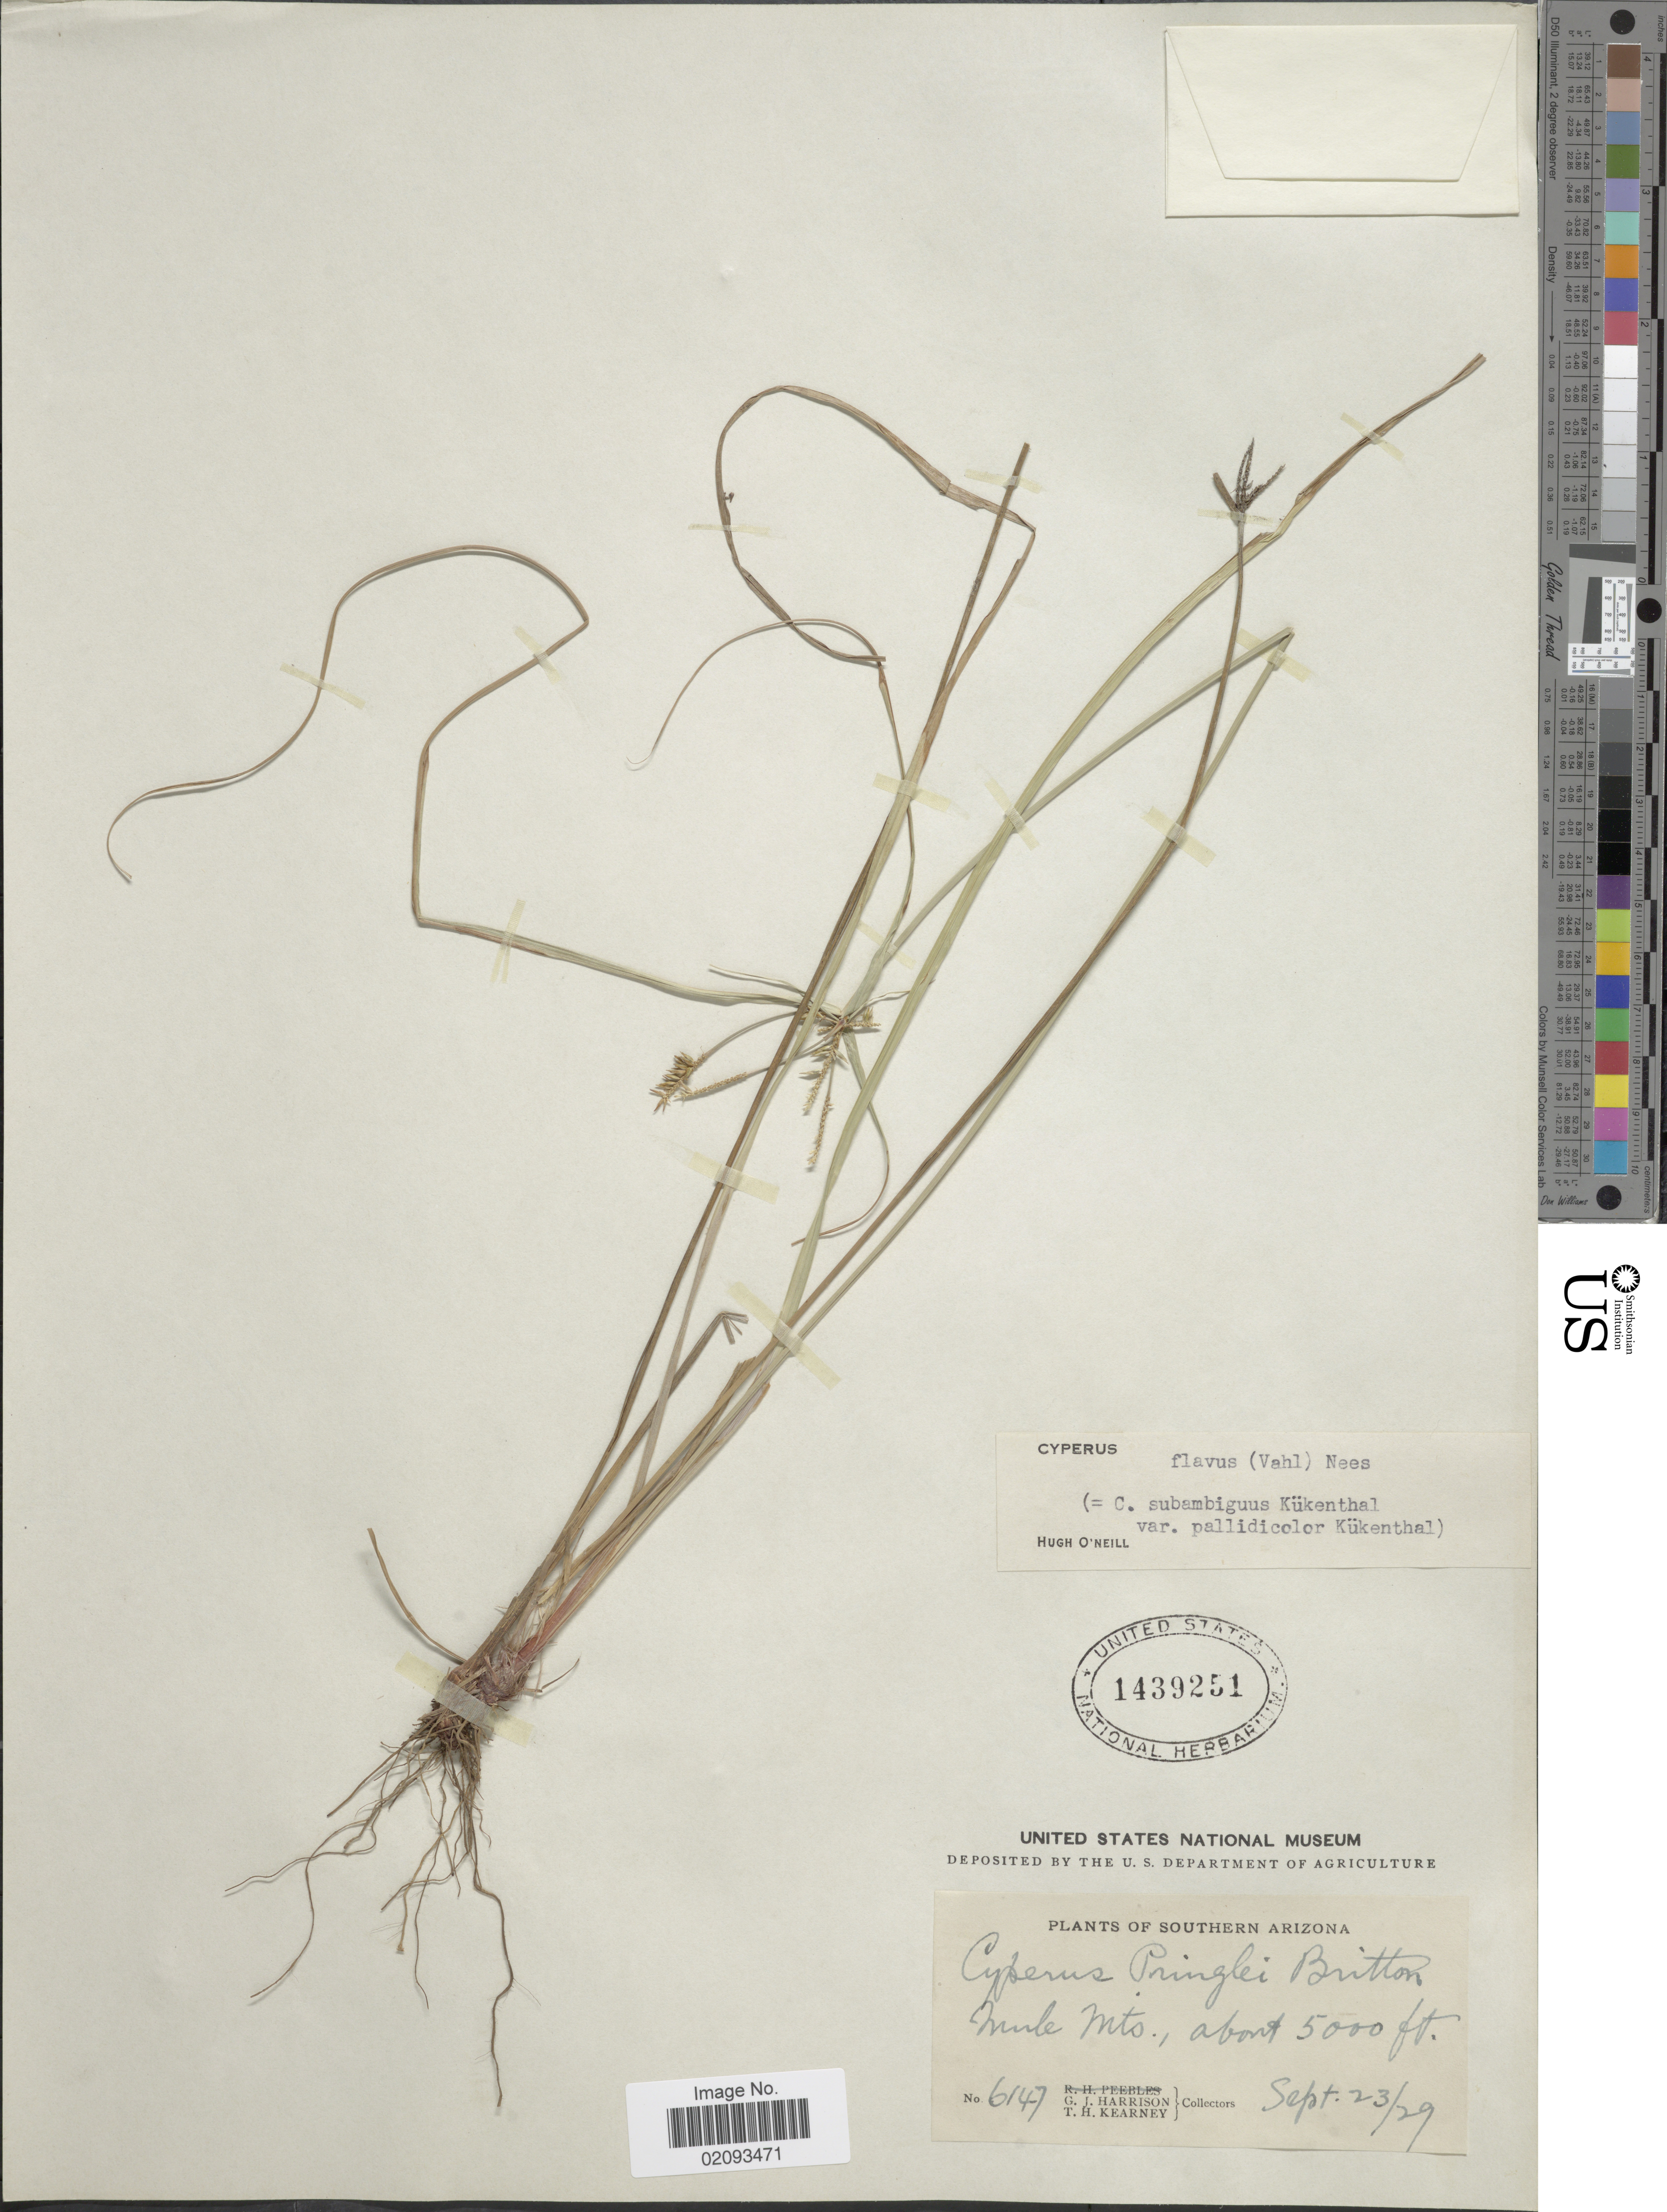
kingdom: Plantae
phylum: Tracheophyta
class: Liliopsida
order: Poales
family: Cyperaceae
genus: Cyperus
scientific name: Cyperus aggregatus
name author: (Willd.) Endl.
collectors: G. J. Harrison & T. H. Kearney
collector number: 6147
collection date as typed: Transcribed d/m/y: 23/9/29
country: United States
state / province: Arizona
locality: Southern Arizona, Mule Mts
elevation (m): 1524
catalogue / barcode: US 1439251